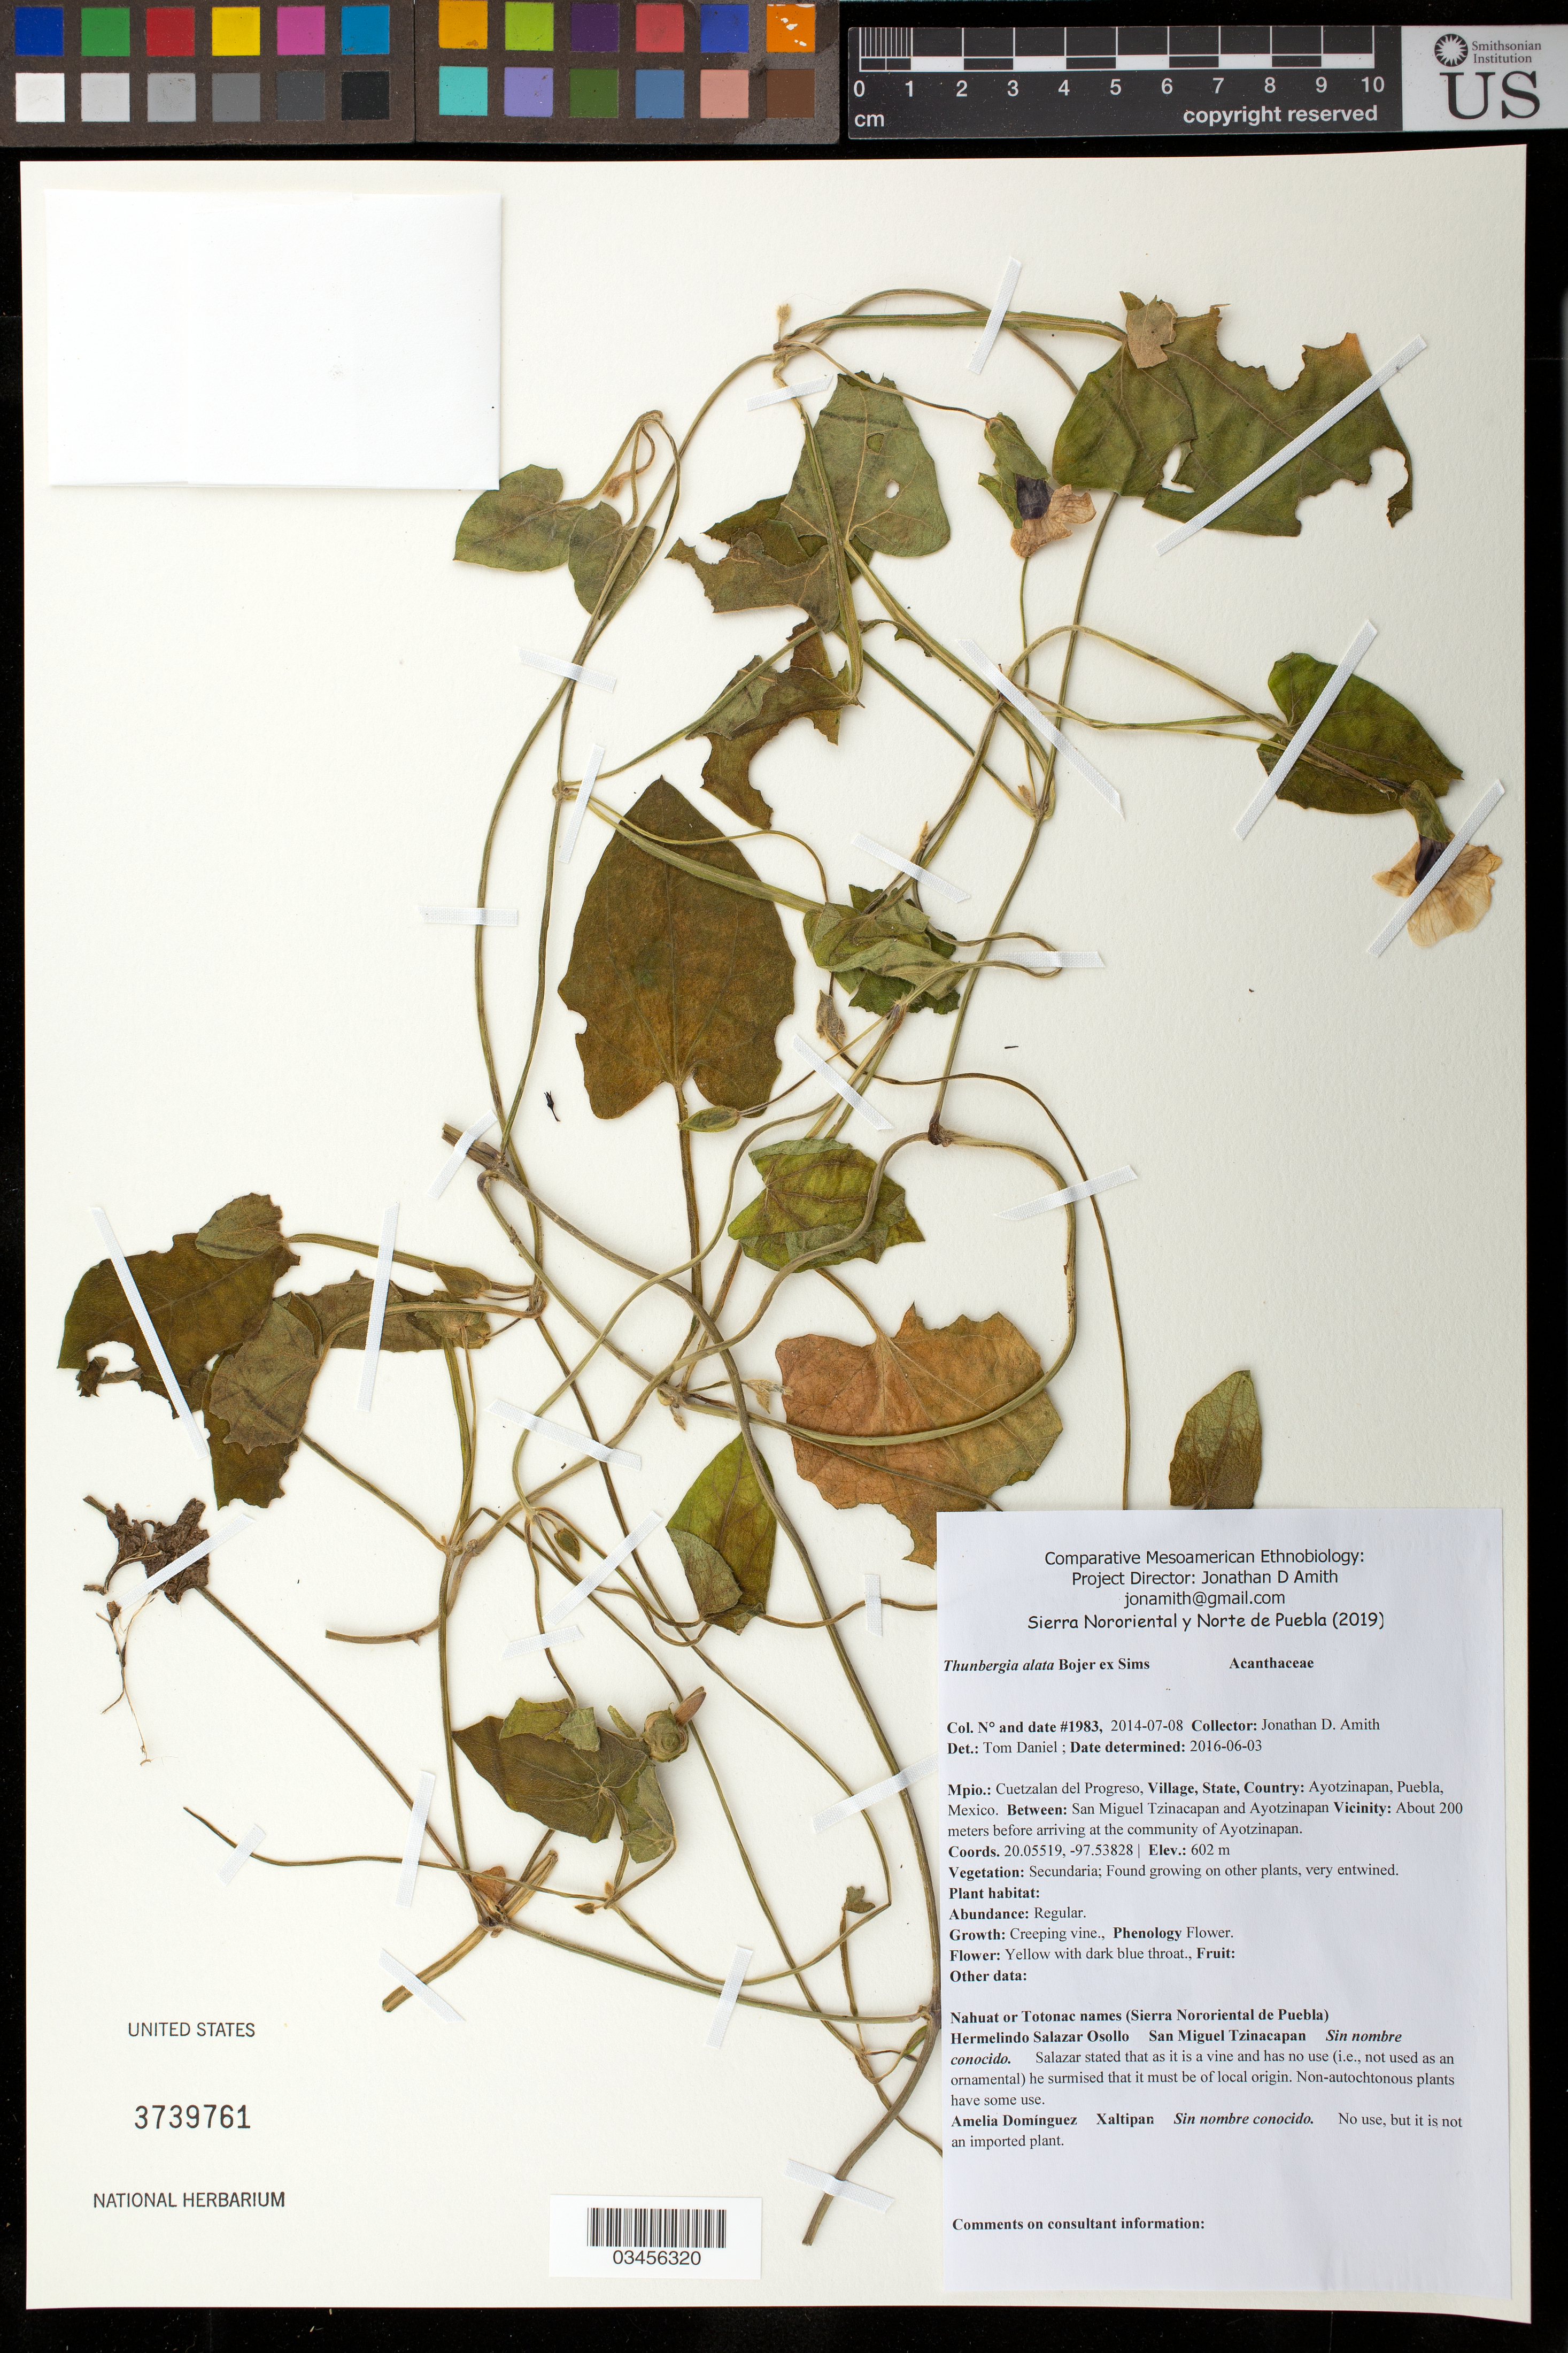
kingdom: Plantae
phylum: Tracheophyta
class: Magnoliopsida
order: Lamiales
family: Acanthaceae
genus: Thunbergia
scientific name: Thunbergia alata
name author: Bojer ex Sims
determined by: Daniel, T.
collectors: J. D. Amith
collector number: JDA_01983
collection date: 2014-07-08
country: México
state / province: Puebla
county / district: Cuetzalan del Progreso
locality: PUEBLO: Ayotzinapan; LOCALIDAD EXACTA: About 200 meters before arriving at the community of Ayotzinapan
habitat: Found growing on other plants, very entwined.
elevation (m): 602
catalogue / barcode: US 3739761